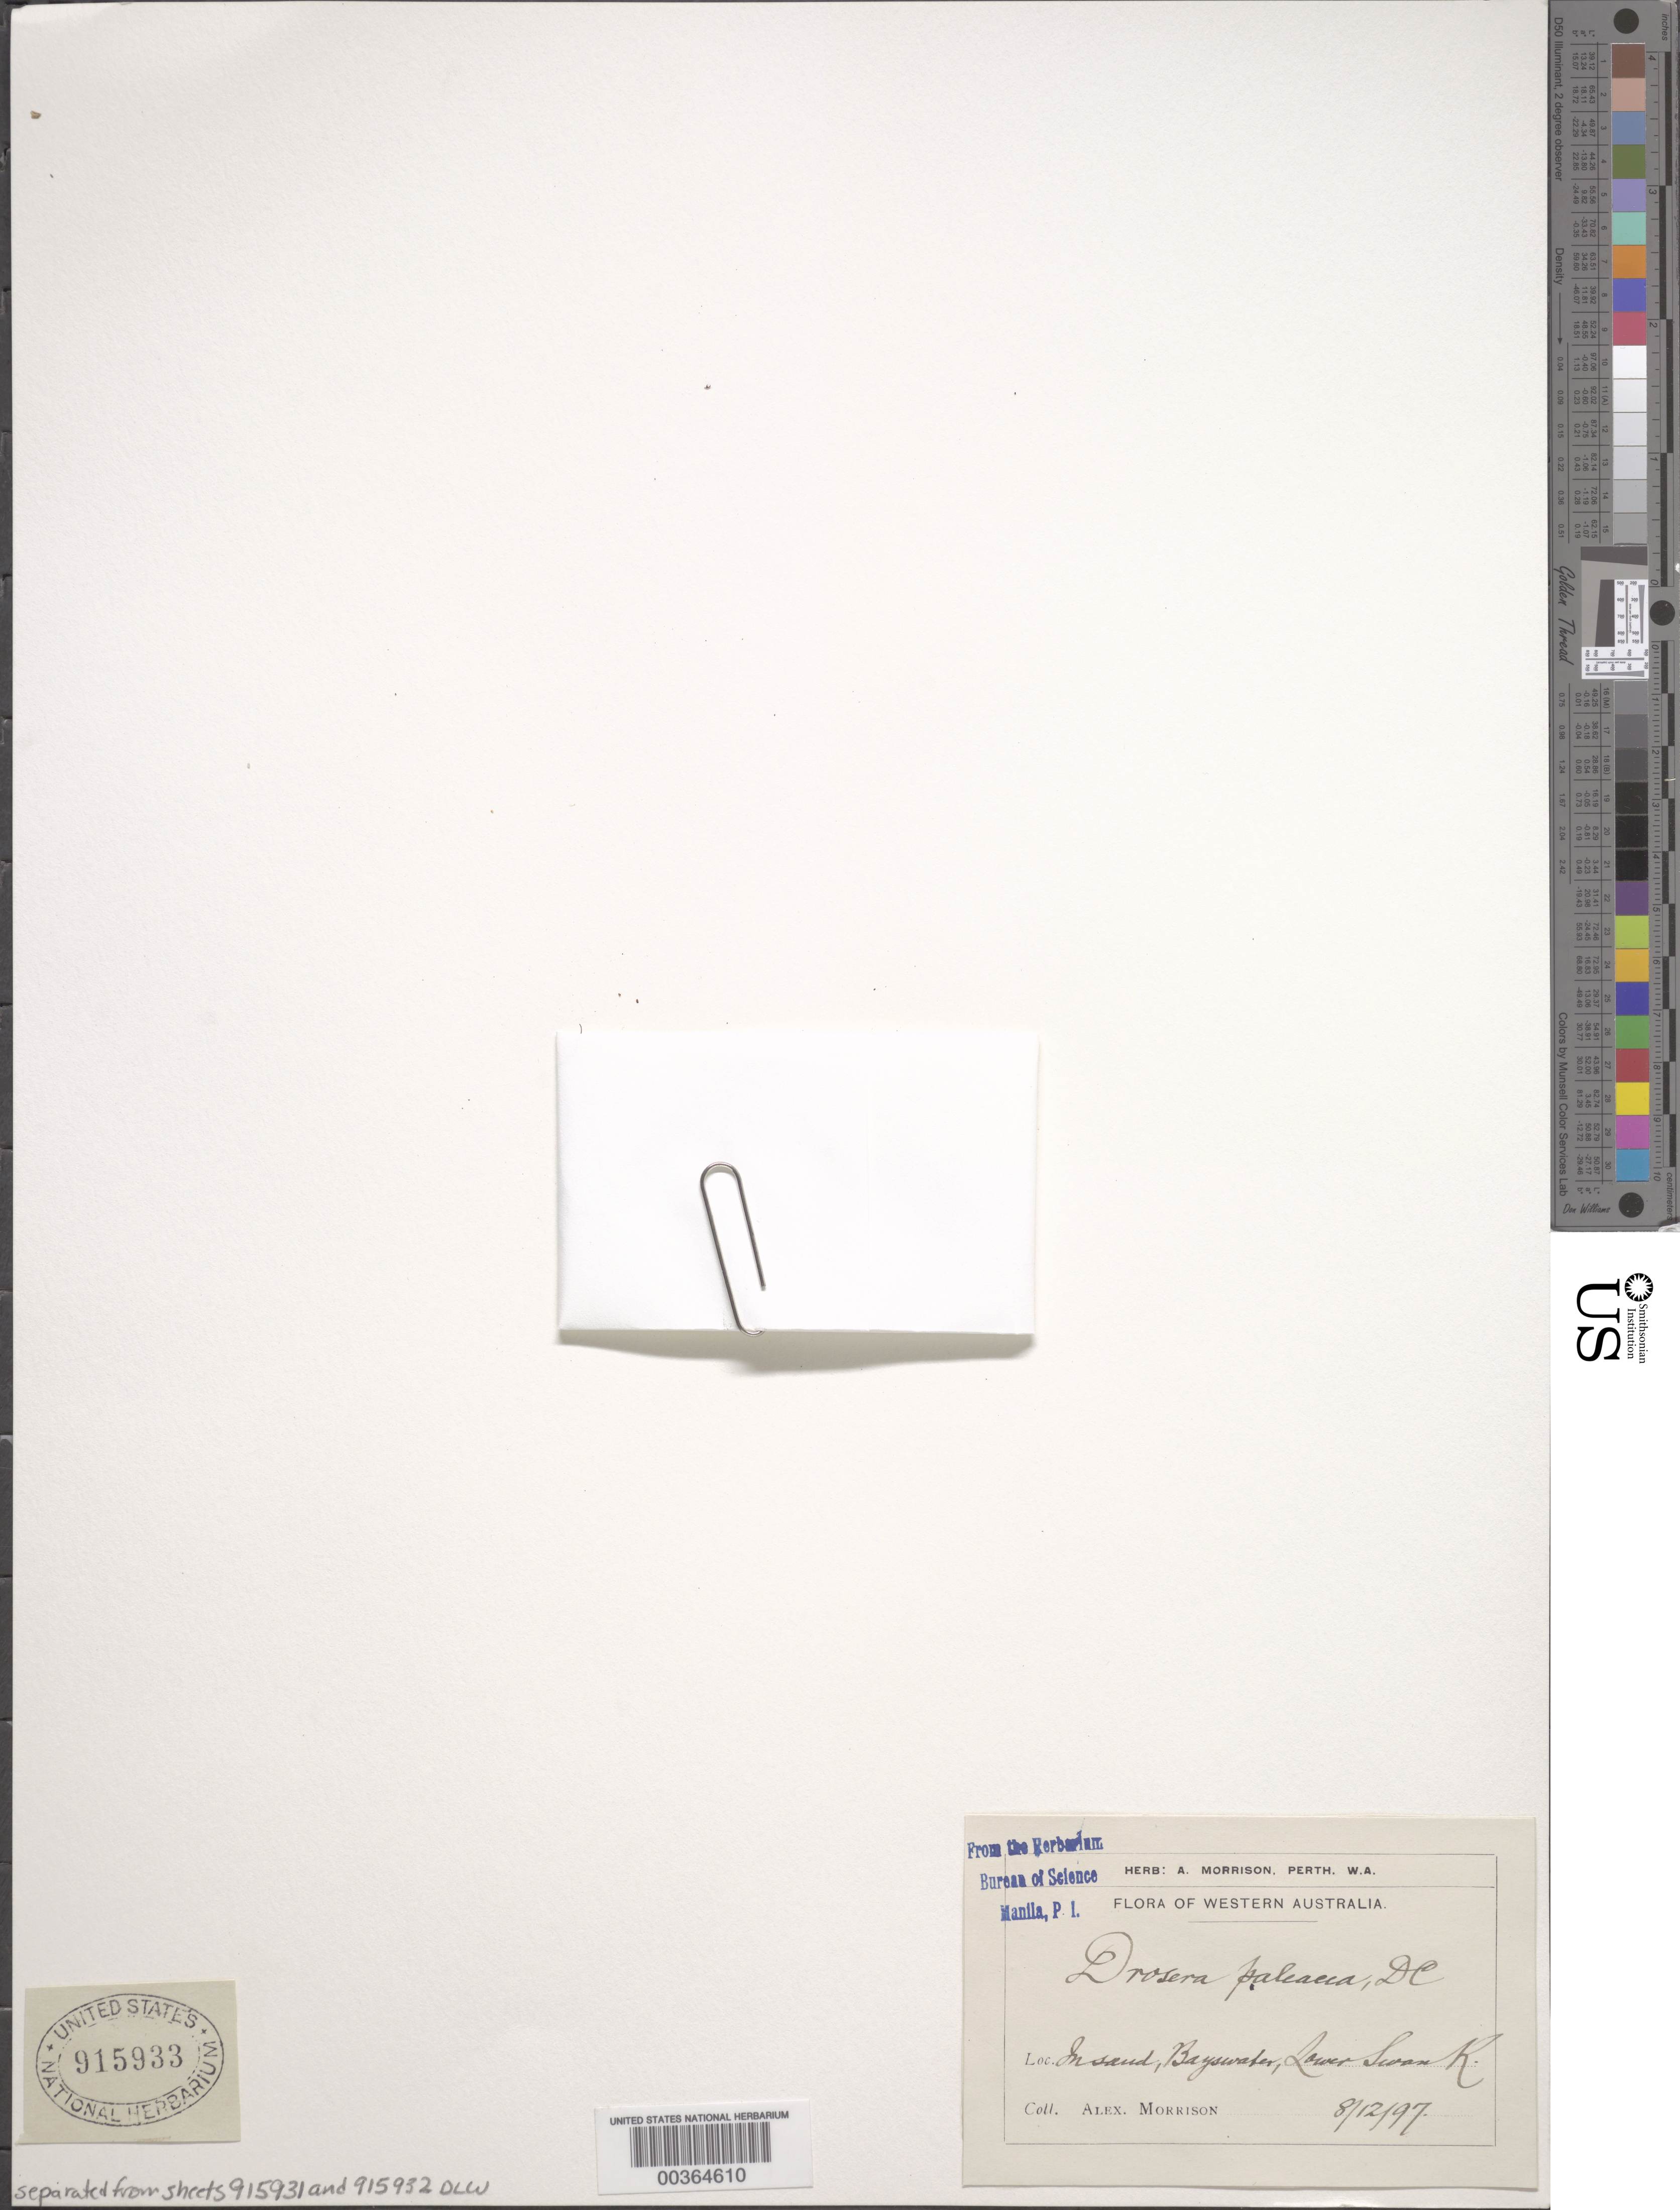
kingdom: Plantae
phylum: Tracheophyta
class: Magnoliopsida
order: Caryophyllales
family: Droseraceae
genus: Drosera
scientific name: Drosera paleacea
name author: DC.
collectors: A. Morrison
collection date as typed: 08 Dec 1897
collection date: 1897-12-08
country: Australia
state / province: Western Australia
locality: Lower swan river, bayswater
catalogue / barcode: US 915933